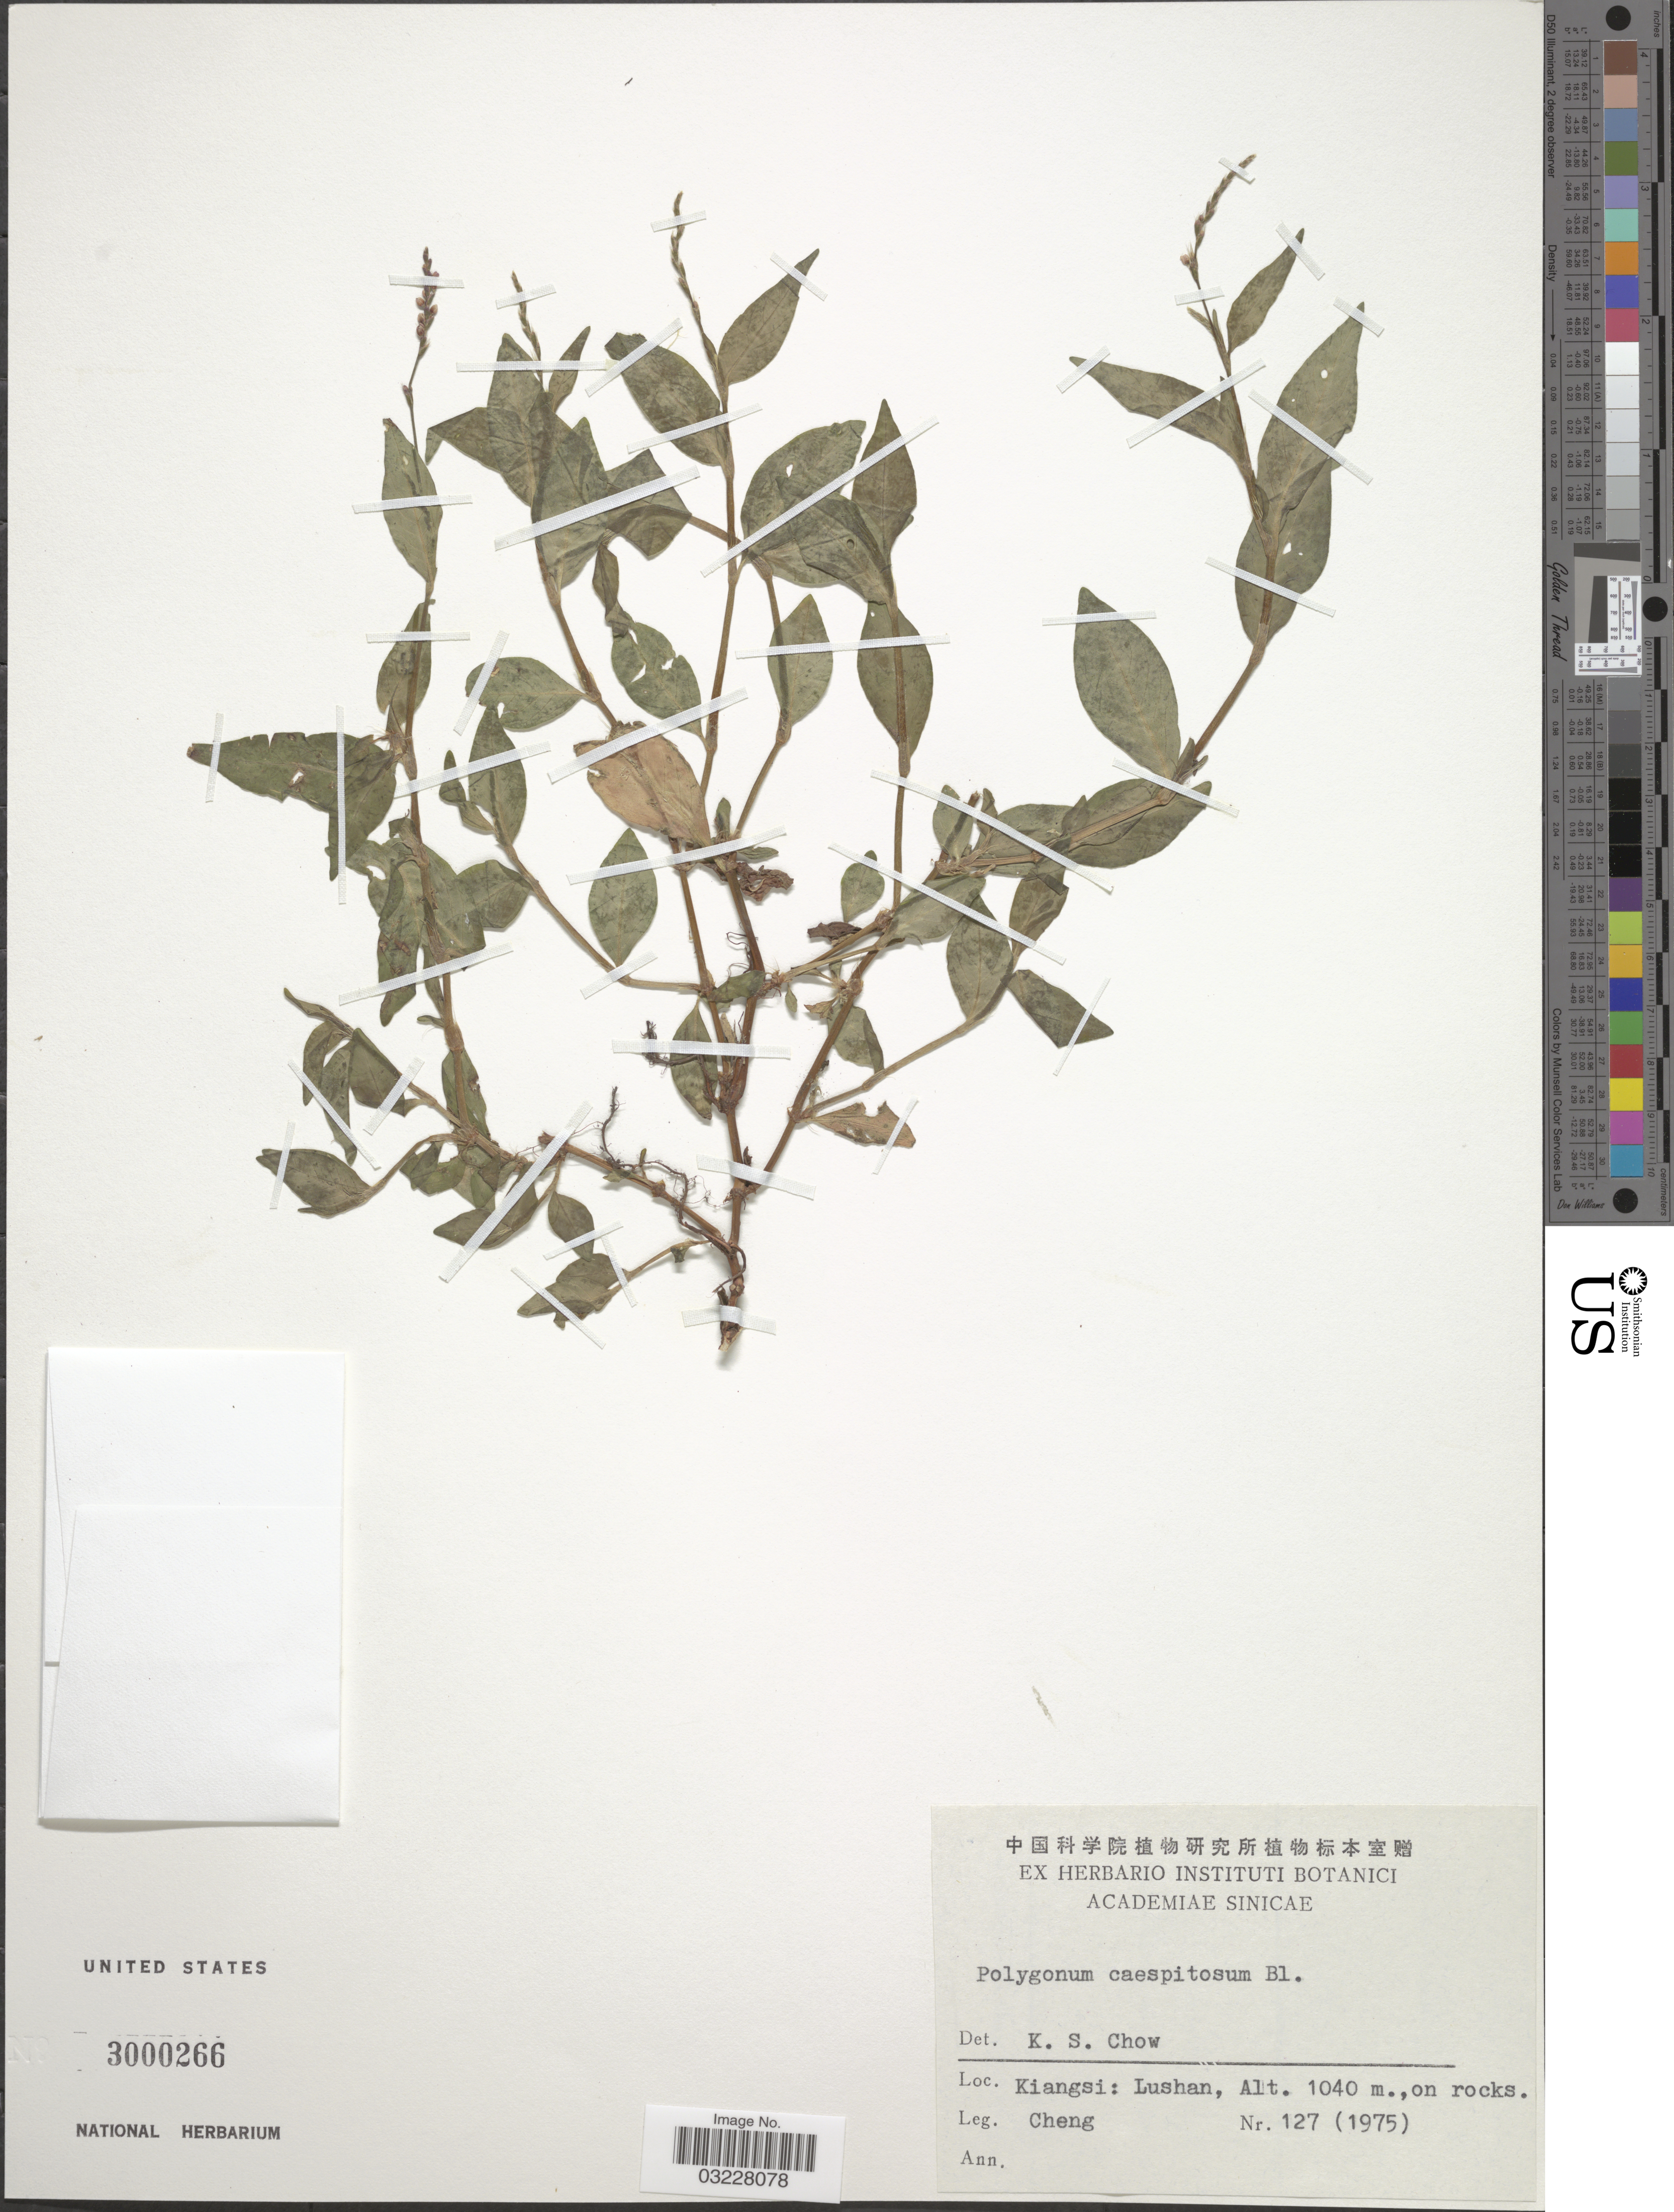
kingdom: Plantae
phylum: Tracheophyta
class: Magnoliopsida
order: Caryophyllales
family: Polygonaceae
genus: Polygonum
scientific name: Polygonum caespitosum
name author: Blume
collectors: -. Cheng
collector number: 127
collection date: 1975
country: China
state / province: Jiangxi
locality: Kiangsi: Lushan.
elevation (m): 1040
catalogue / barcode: US 3000266